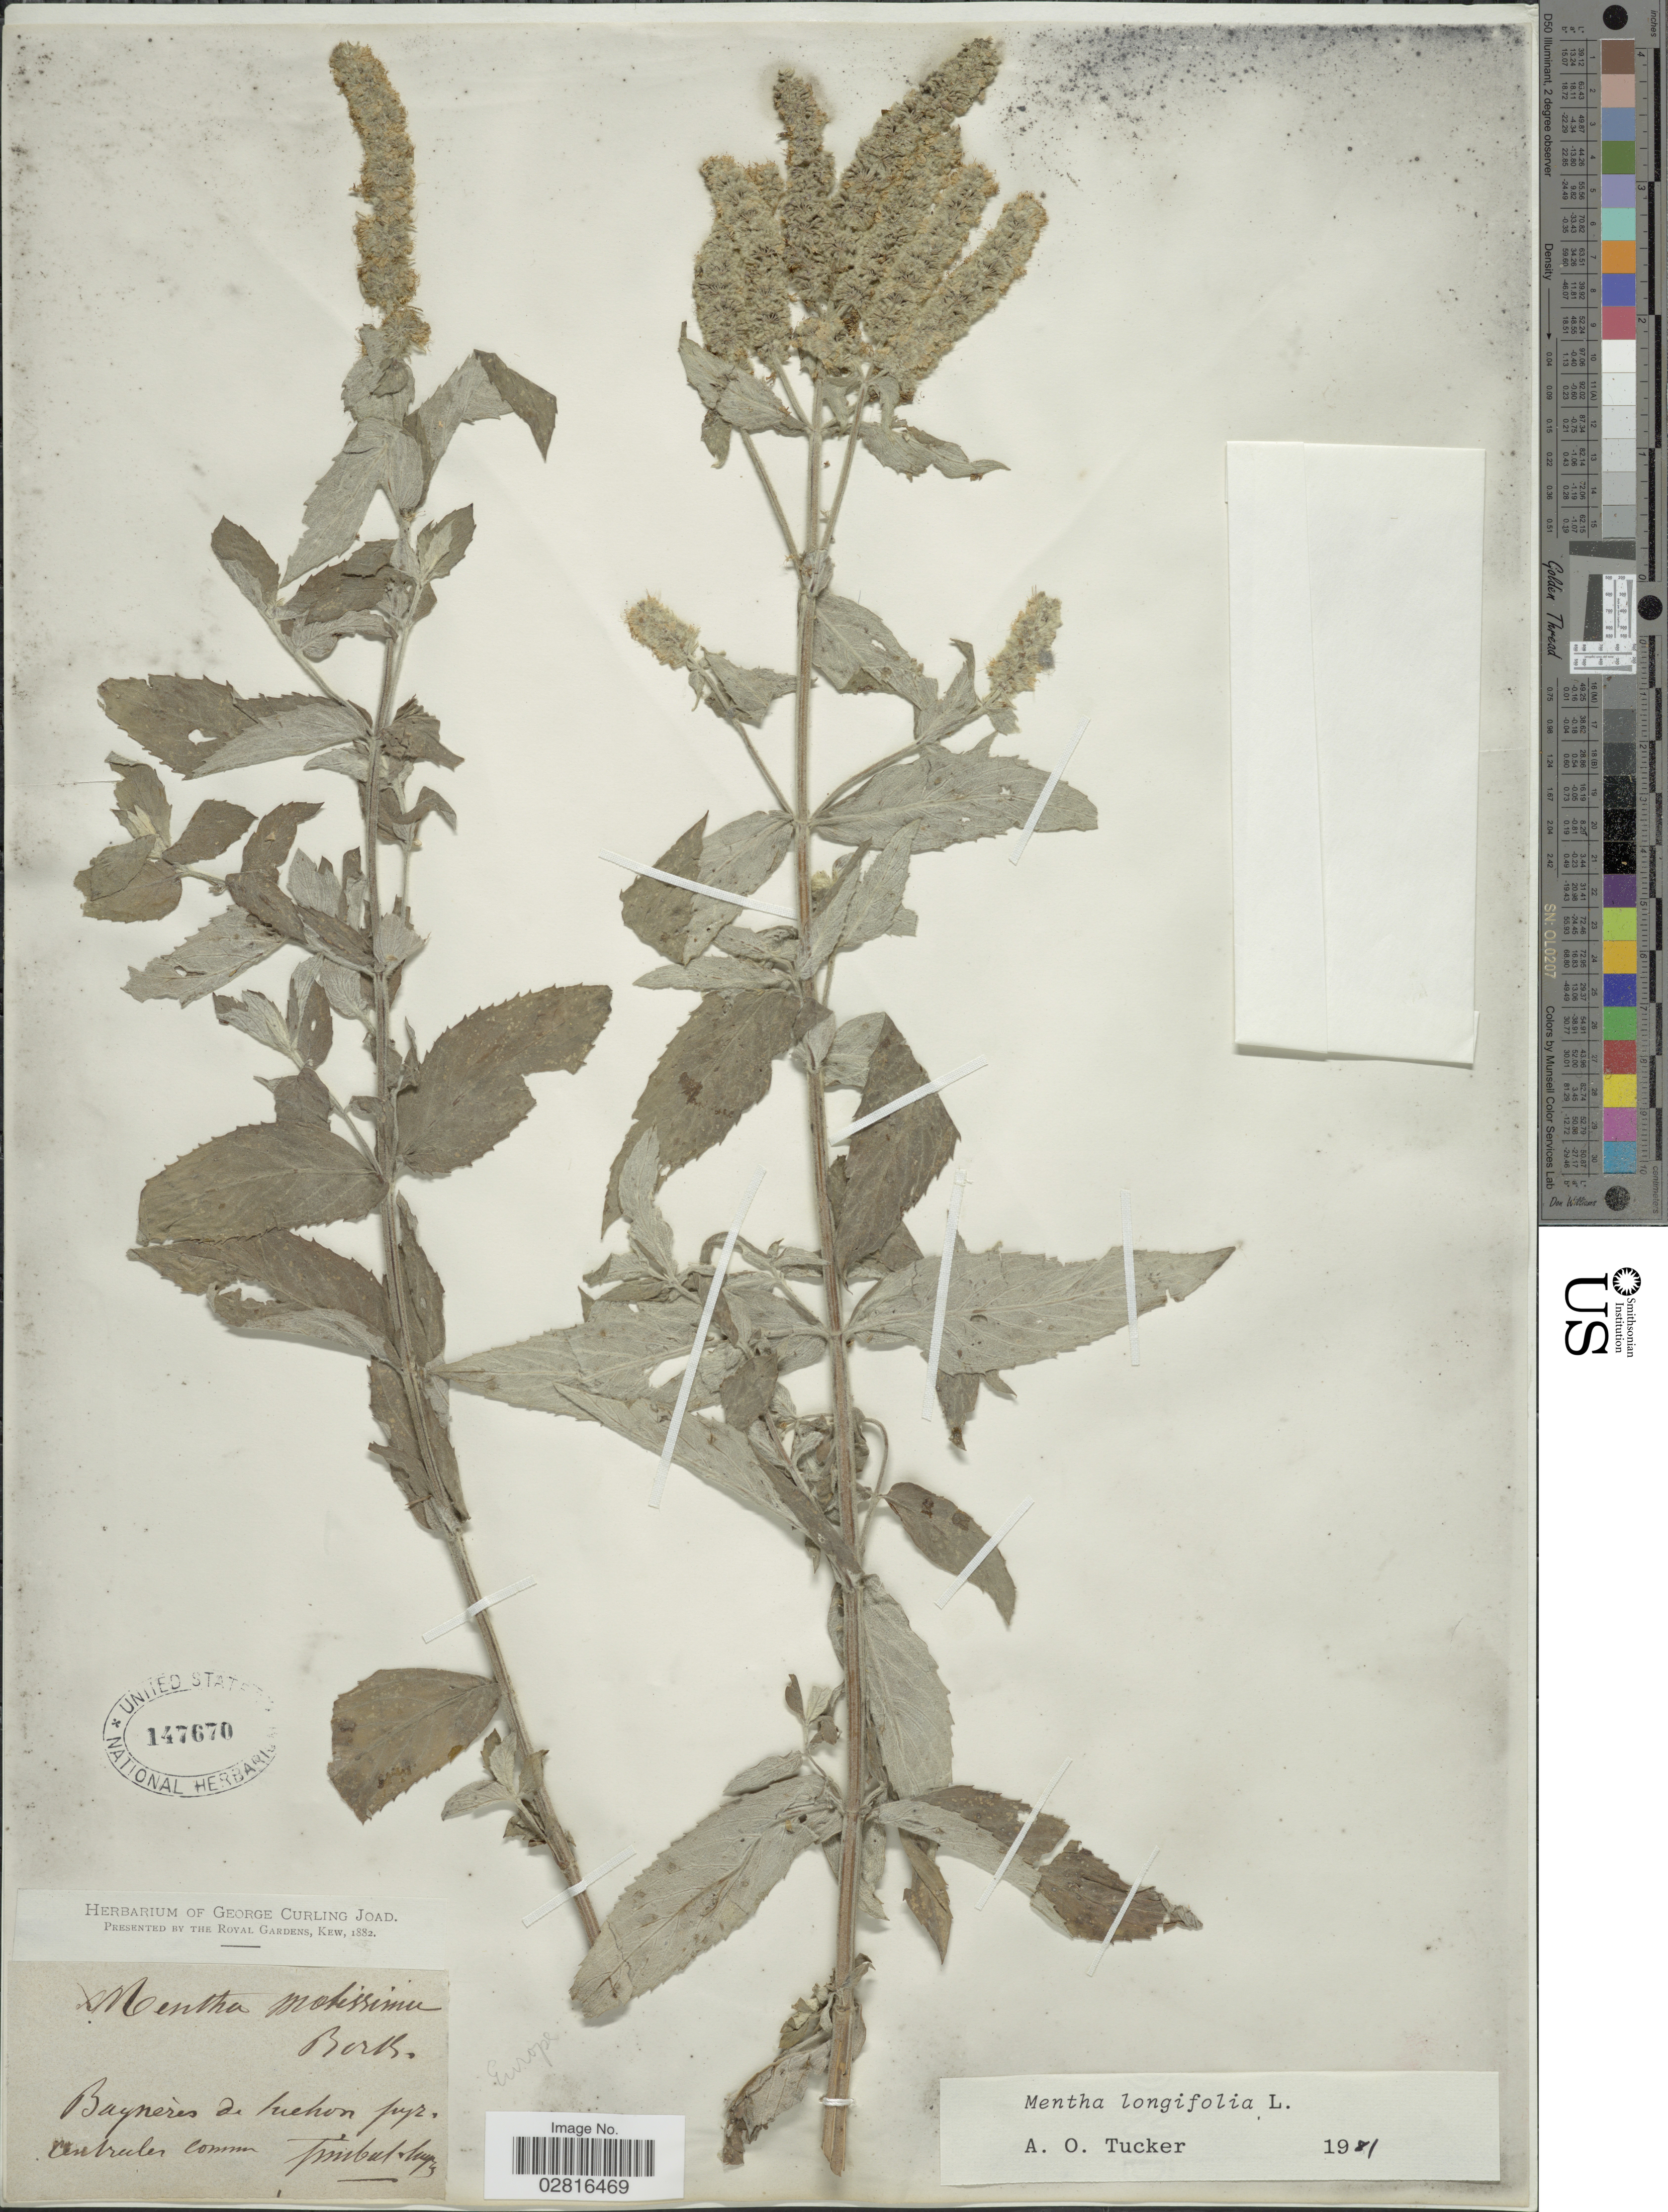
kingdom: Plantae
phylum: Tracheophyta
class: Magnoliopsida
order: Lamiales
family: Lamiaceae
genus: Mentha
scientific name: Mentha longifolia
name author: (L.) L.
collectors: P. Timbal-Lagrave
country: France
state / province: Occitanie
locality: Bagnères de Luchon pyr. centrales comm.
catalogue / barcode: US 147670